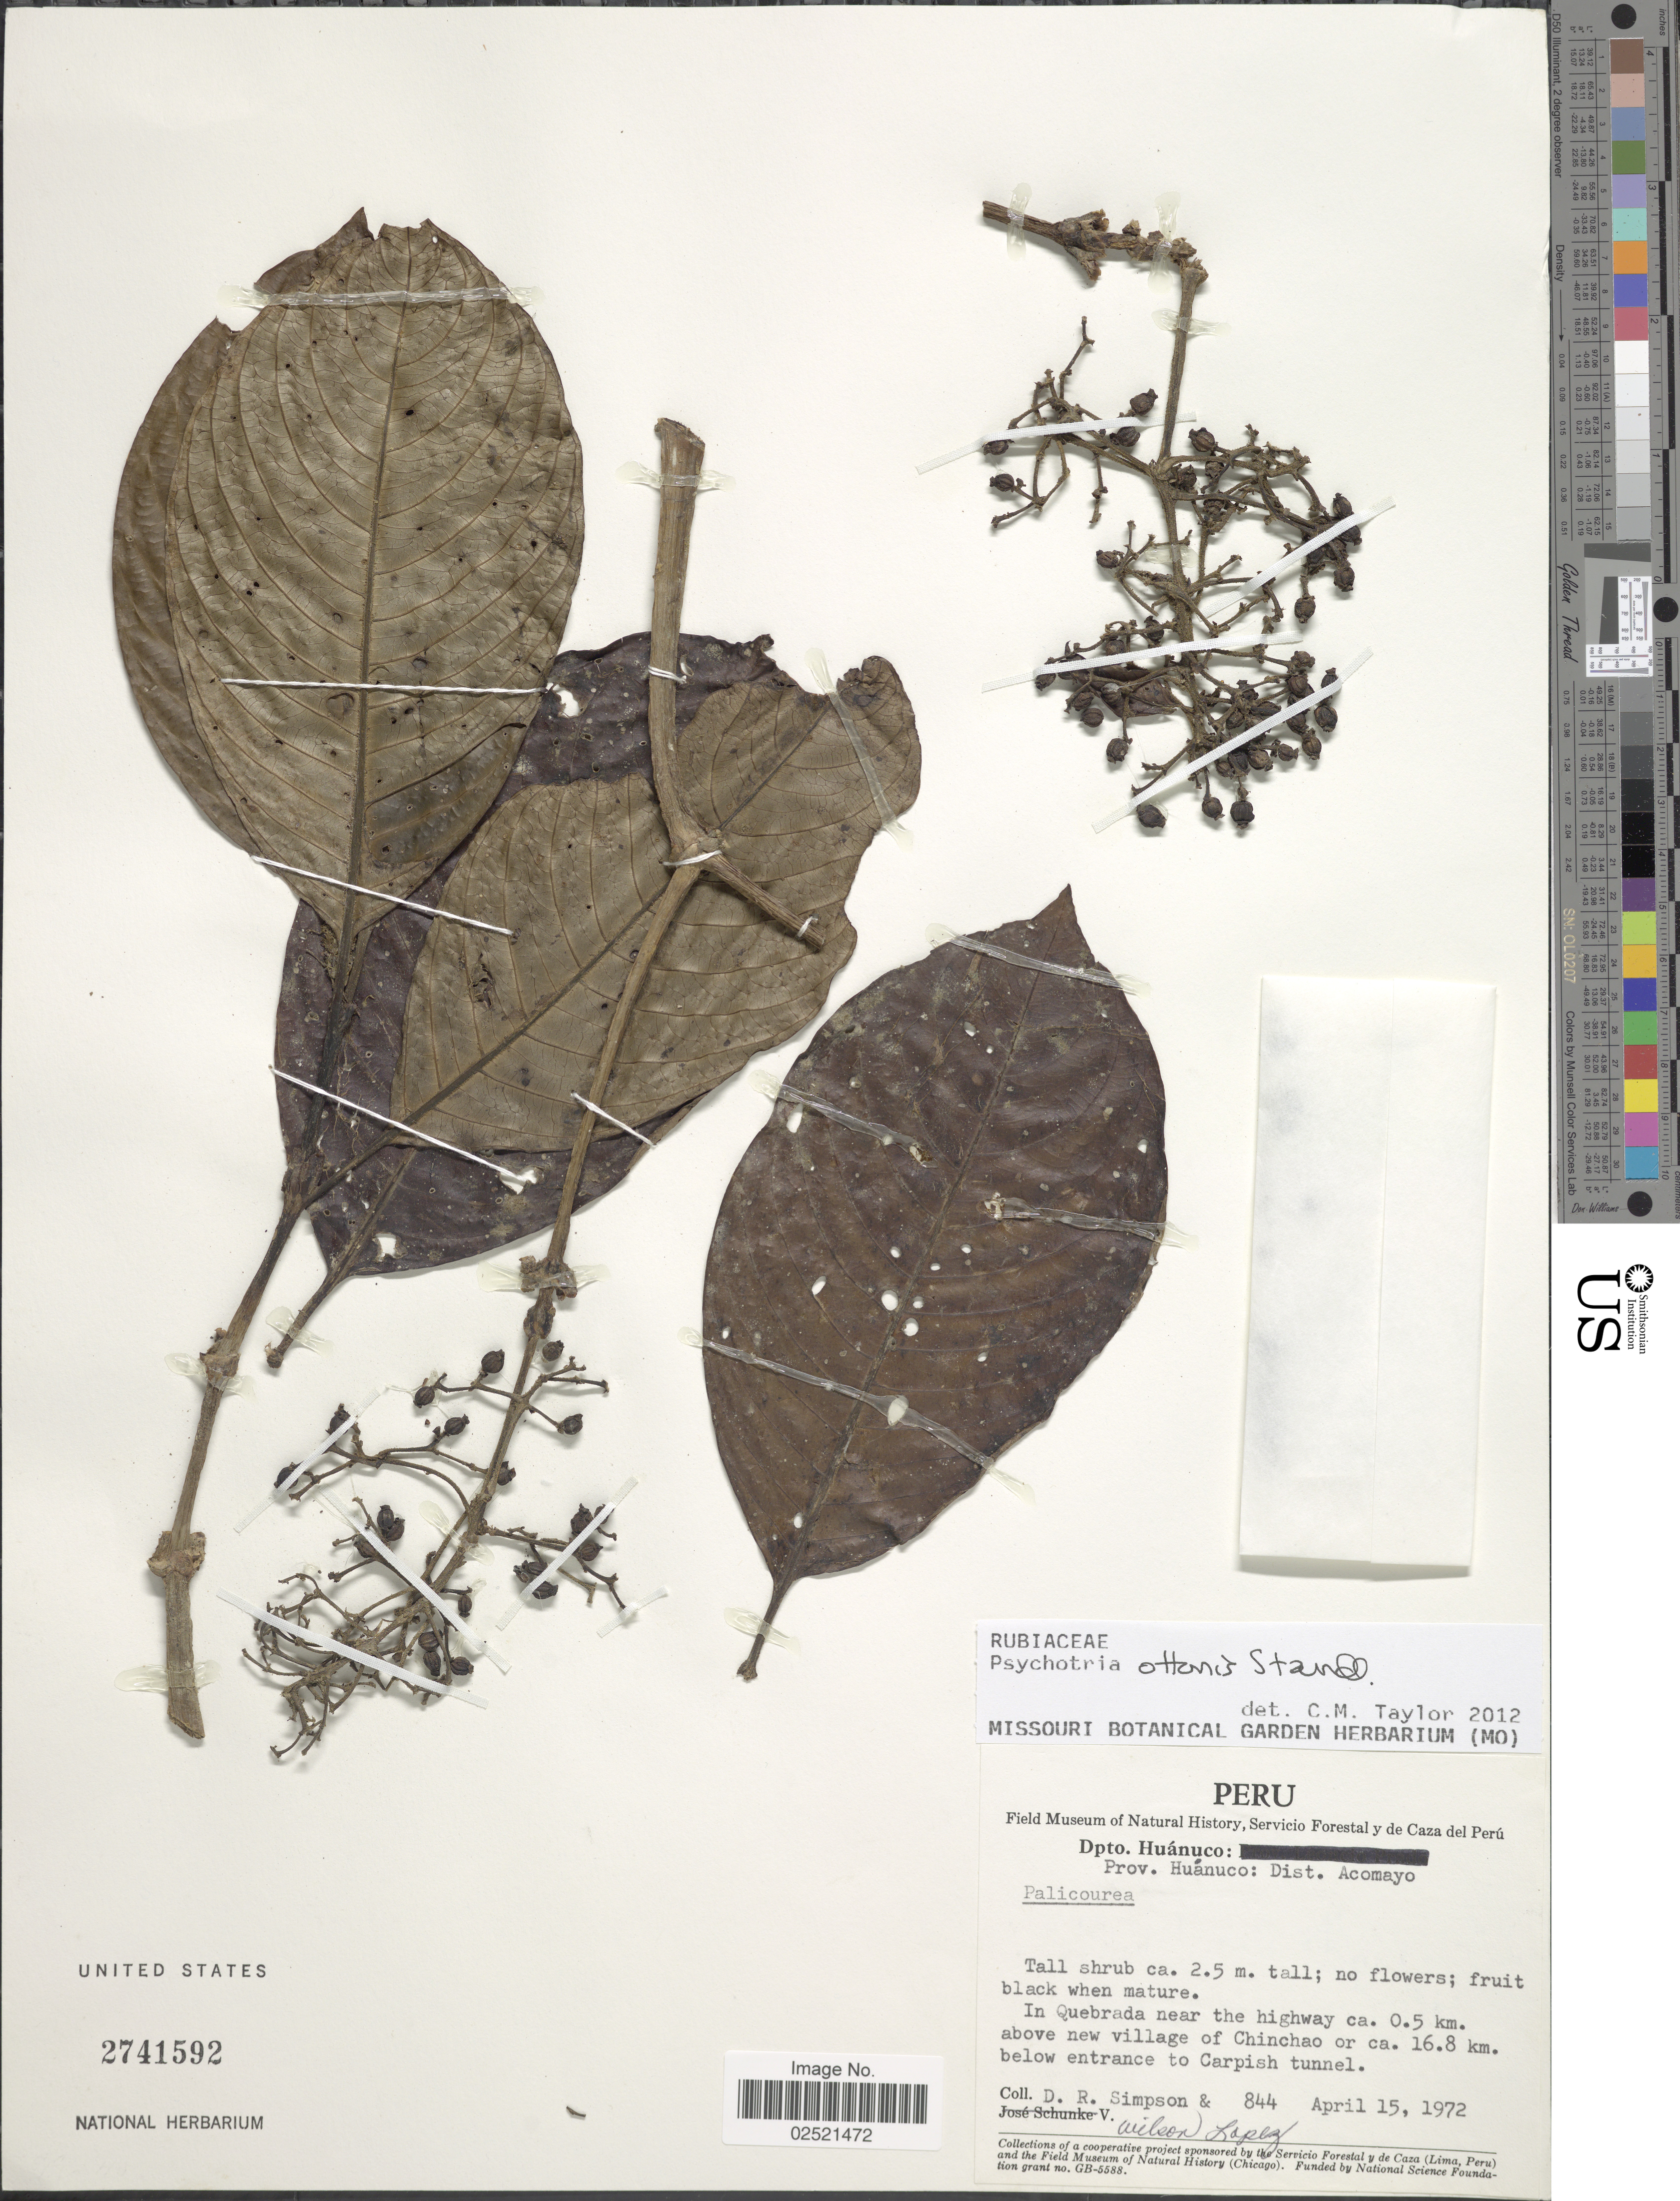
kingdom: Plantae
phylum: Tracheophyta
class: Magnoliopsida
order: Gentianales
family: Rubiaceae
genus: Psychotria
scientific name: Psychotria ottonis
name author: Standl.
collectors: D. R. Simpson & W. Lopez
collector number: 844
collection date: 1972-04-15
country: Peru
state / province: Huánuco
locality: Dist. Acomayo, in Quebrada near the highway ca. 0.5 km. above new village of Chinchao or ca. 16.8 km. below entrance to Carpish tunnel.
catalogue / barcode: US 2741592